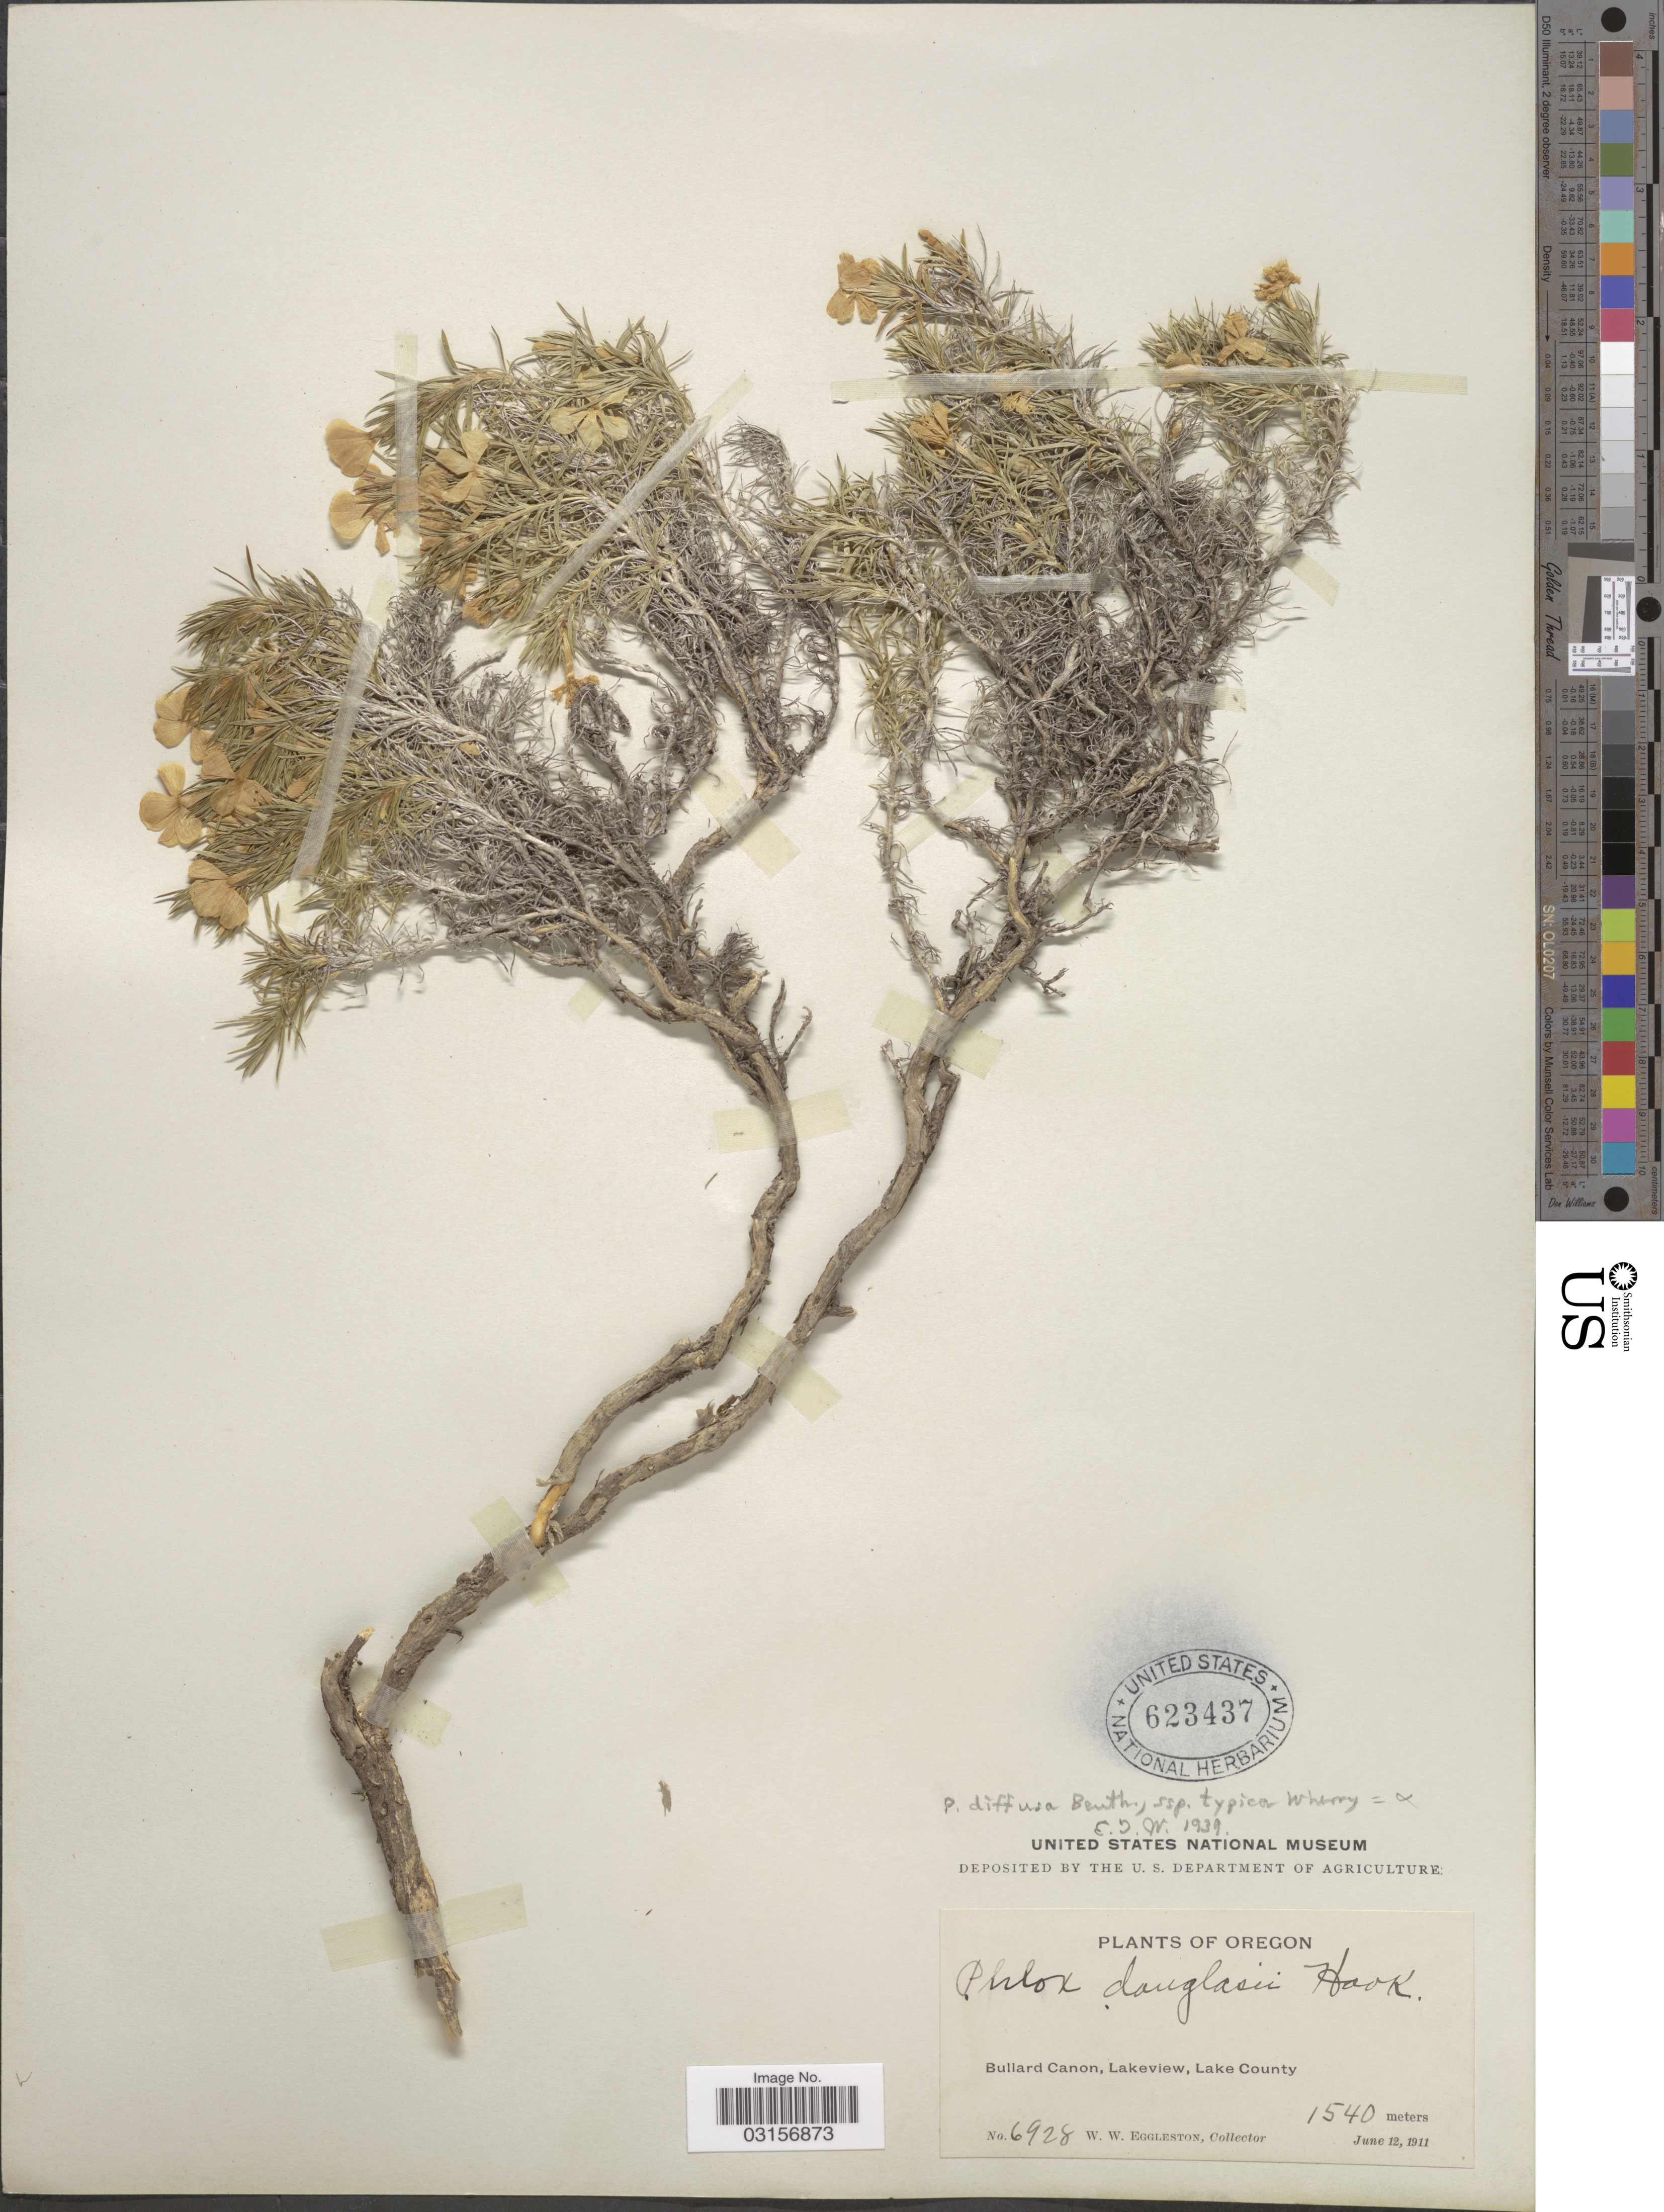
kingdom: Plantae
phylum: Tracheophyta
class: Magnoliopsida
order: Ericales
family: Polemoniaceae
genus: Phlox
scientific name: Phlox diffusa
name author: Benth.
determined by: Mayfield, M. H.; Ferguson, C. J.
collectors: W. W. Eggleston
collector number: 6928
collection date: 1911-06-12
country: United States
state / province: Oregon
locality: Bullard Canon, Lakeview, Lake County.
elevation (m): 1540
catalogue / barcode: US 623437